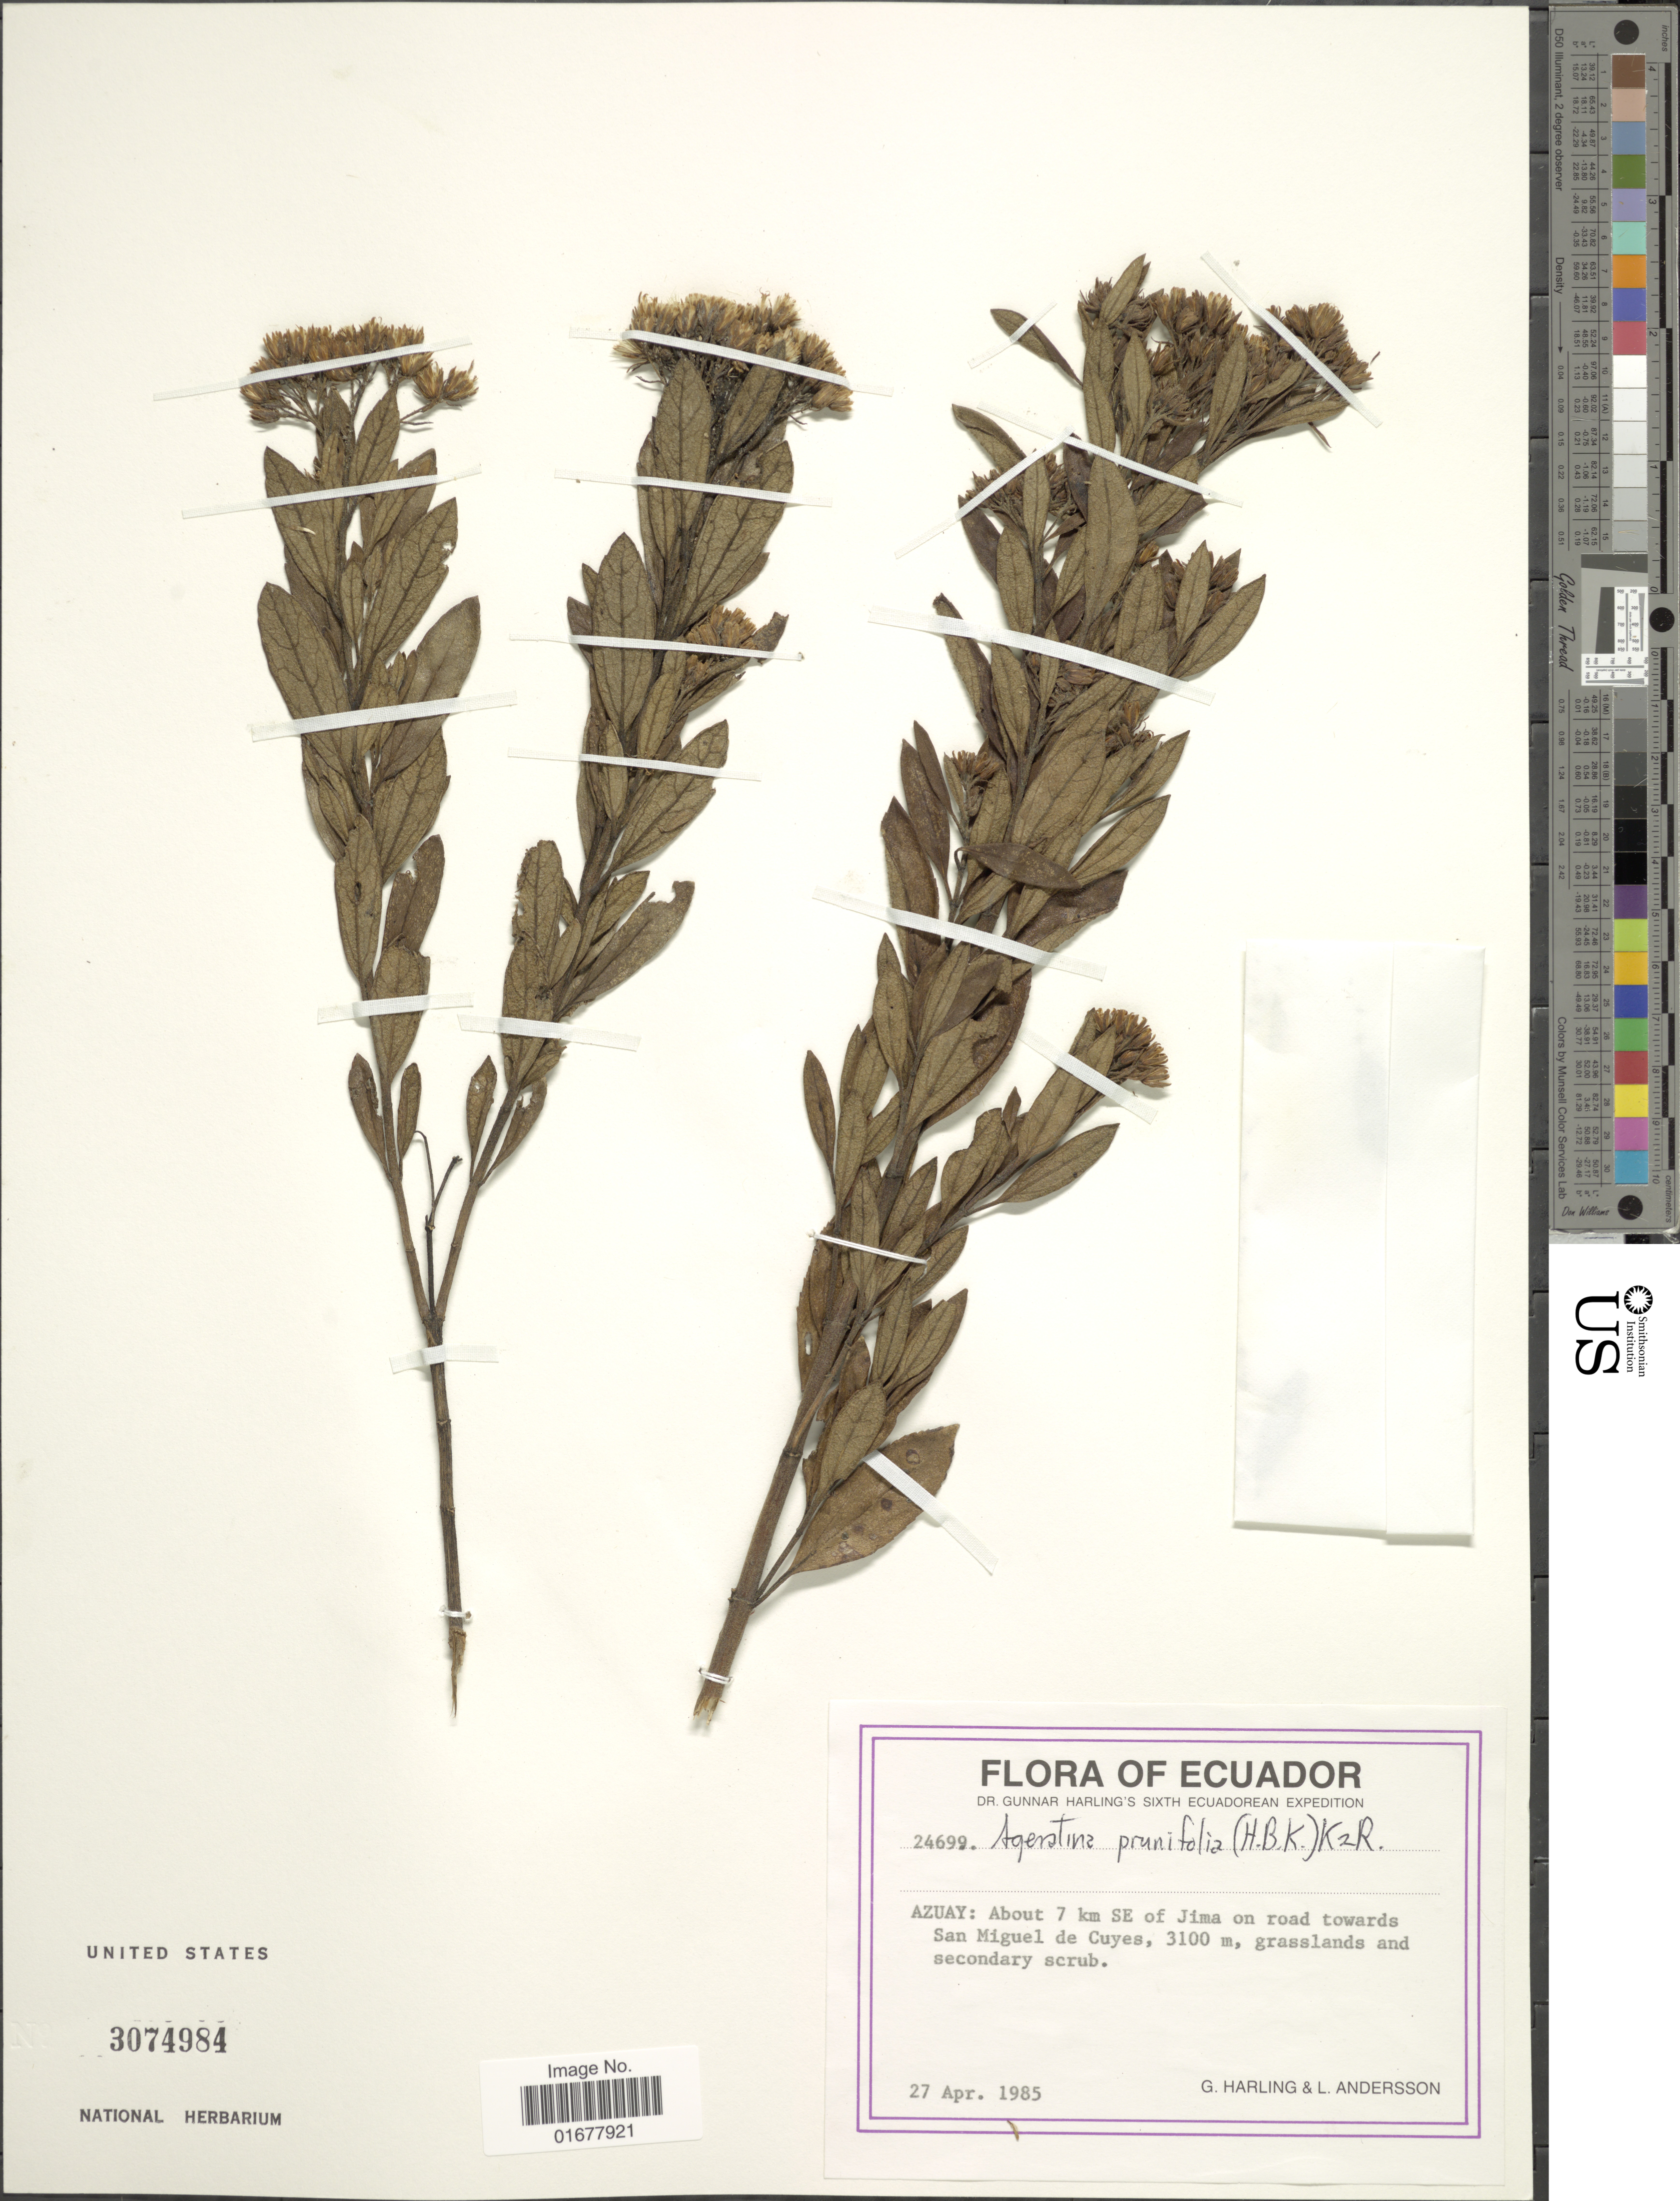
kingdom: Plantae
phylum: Tracheophyta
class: Magnoliopsida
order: Asterales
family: Asteraceae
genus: Ageratina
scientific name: Ageratina prunifolia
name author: (Kunth) R.M. King & H. Rob.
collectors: G. Harling & L. Andersson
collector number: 24699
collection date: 1985-04-27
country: Ecuador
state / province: Azuay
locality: Azuay: About 7 km SE of Jima on road towards San Miguel de Cuyes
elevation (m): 3100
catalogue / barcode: US 3074984